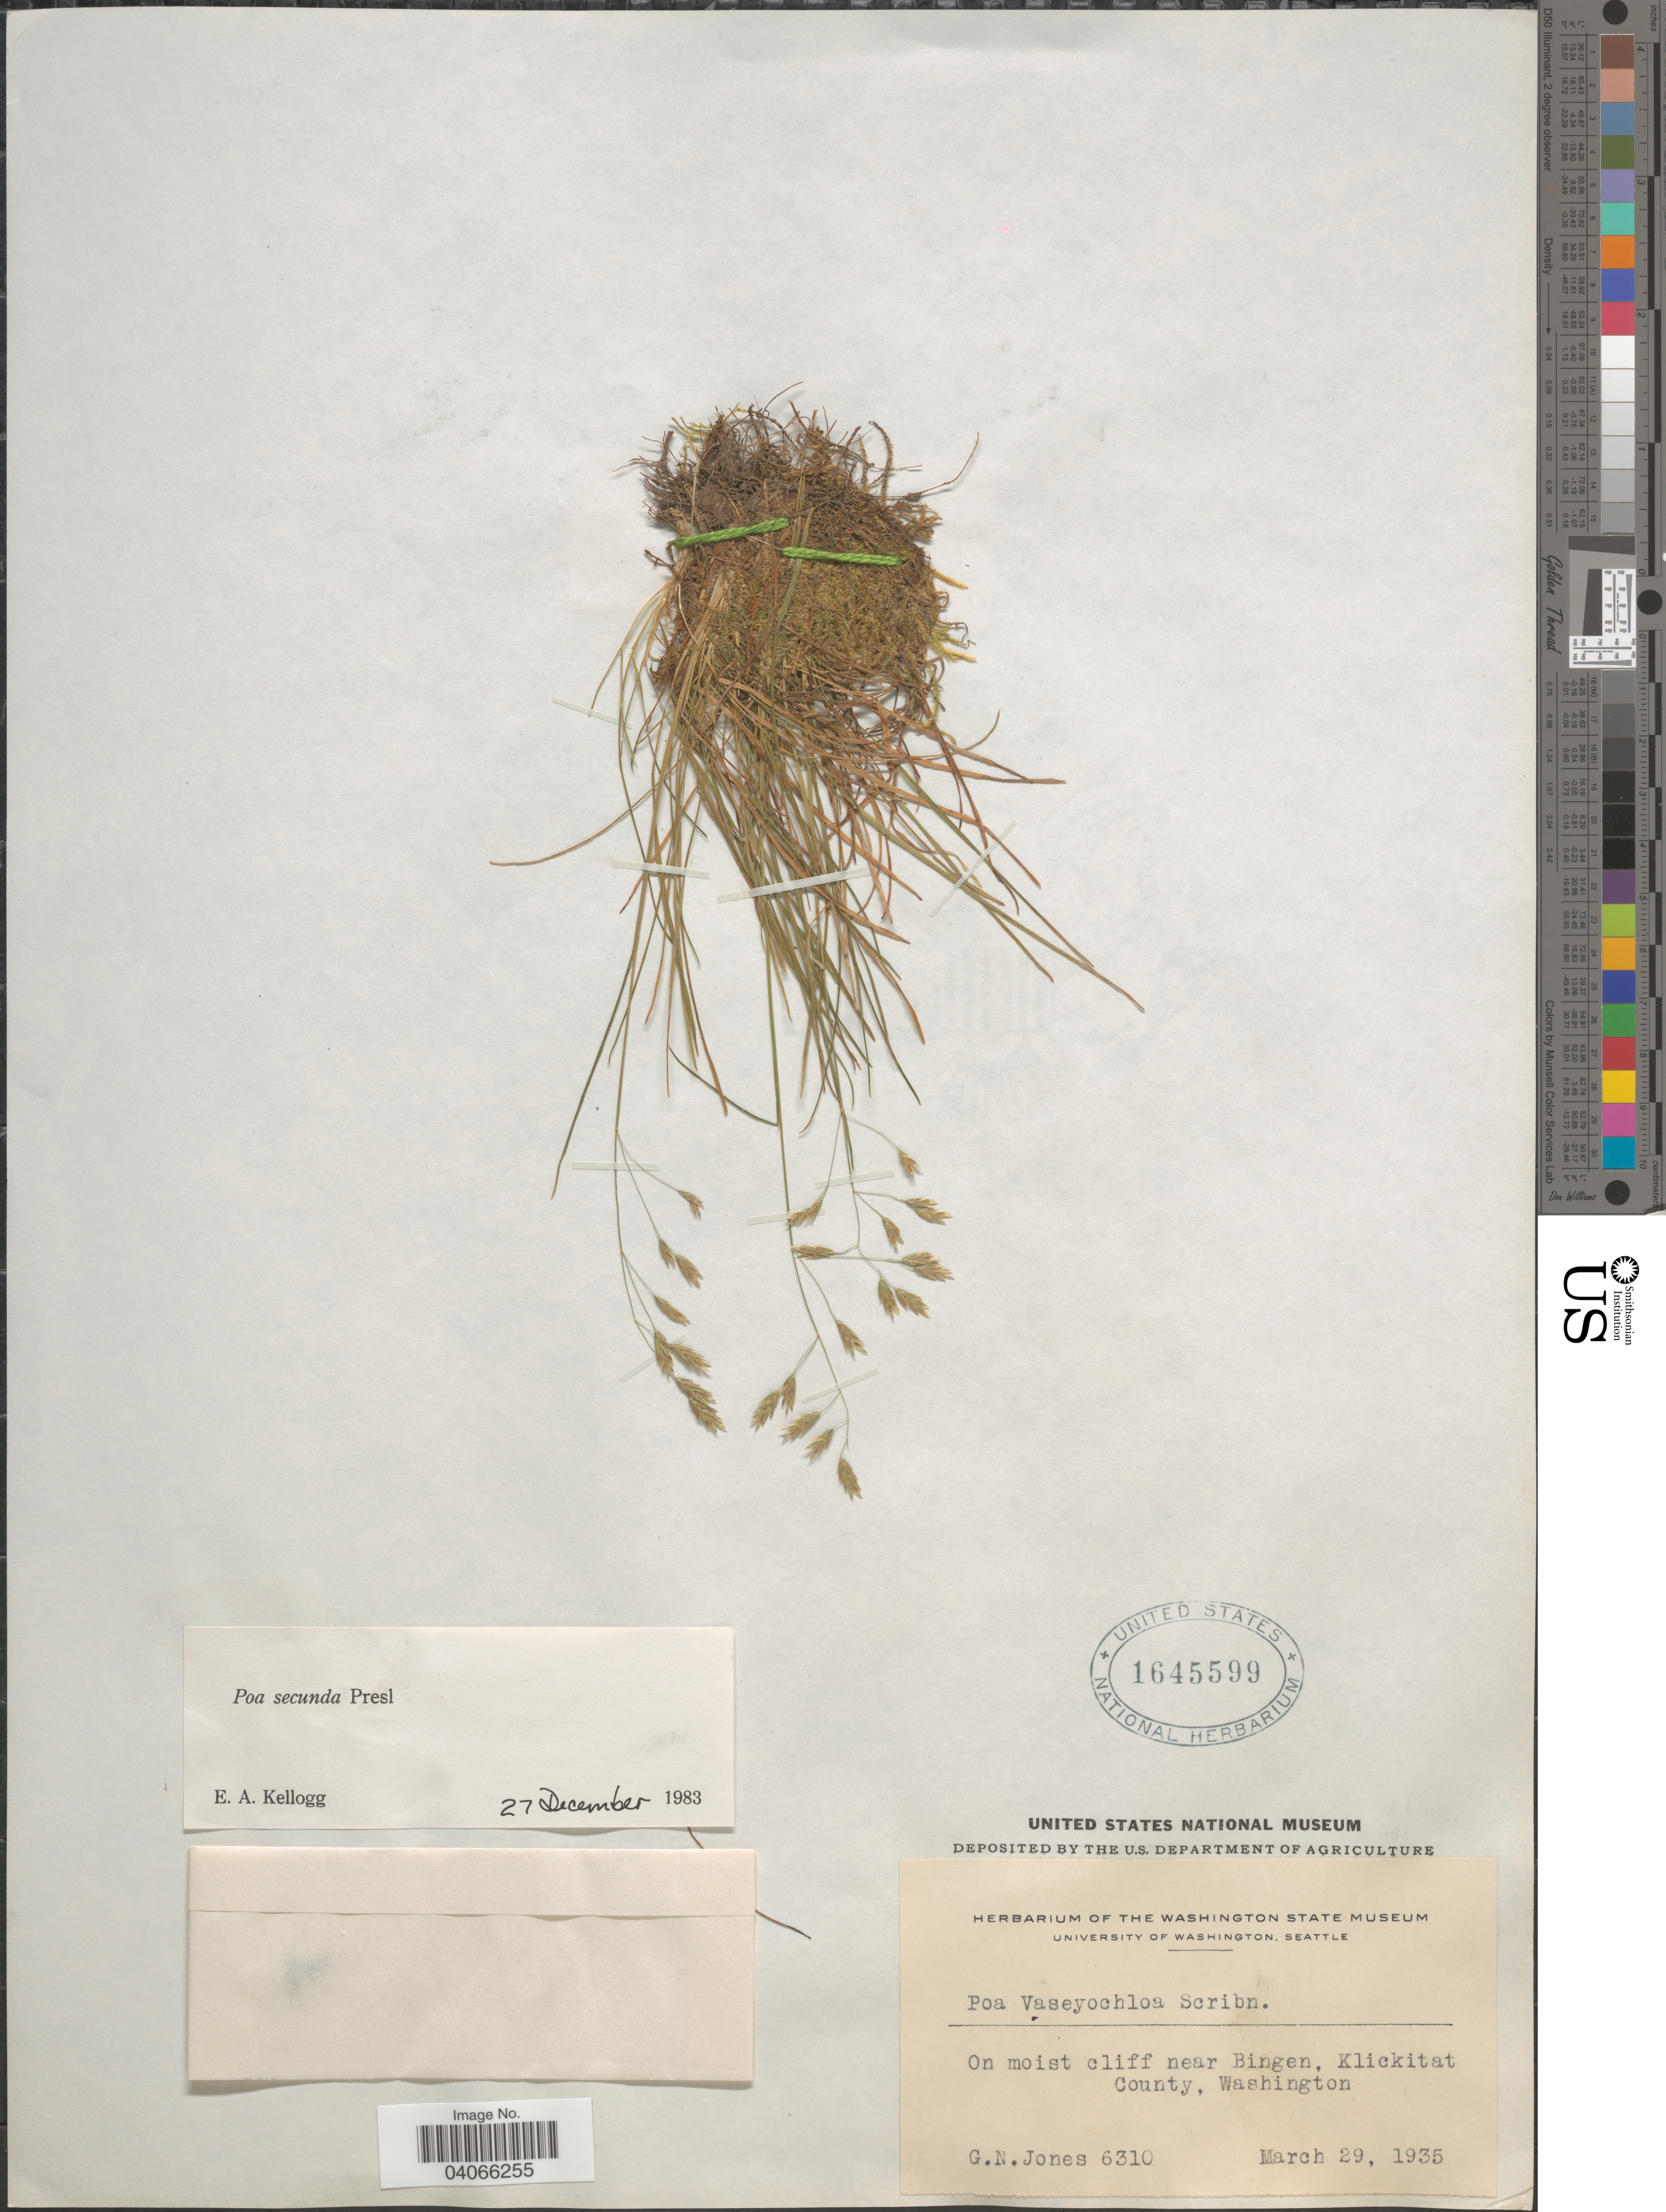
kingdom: Plantae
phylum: Tracheophyta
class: Liliopsida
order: Poales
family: Poaceae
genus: Poa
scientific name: Poa secunda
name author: J. Presl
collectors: G. N. Jones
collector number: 6310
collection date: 1935-03-29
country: United States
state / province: Washington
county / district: Klickitat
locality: On moist cliff near Bingen, Klickitat County.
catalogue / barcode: US 1645599